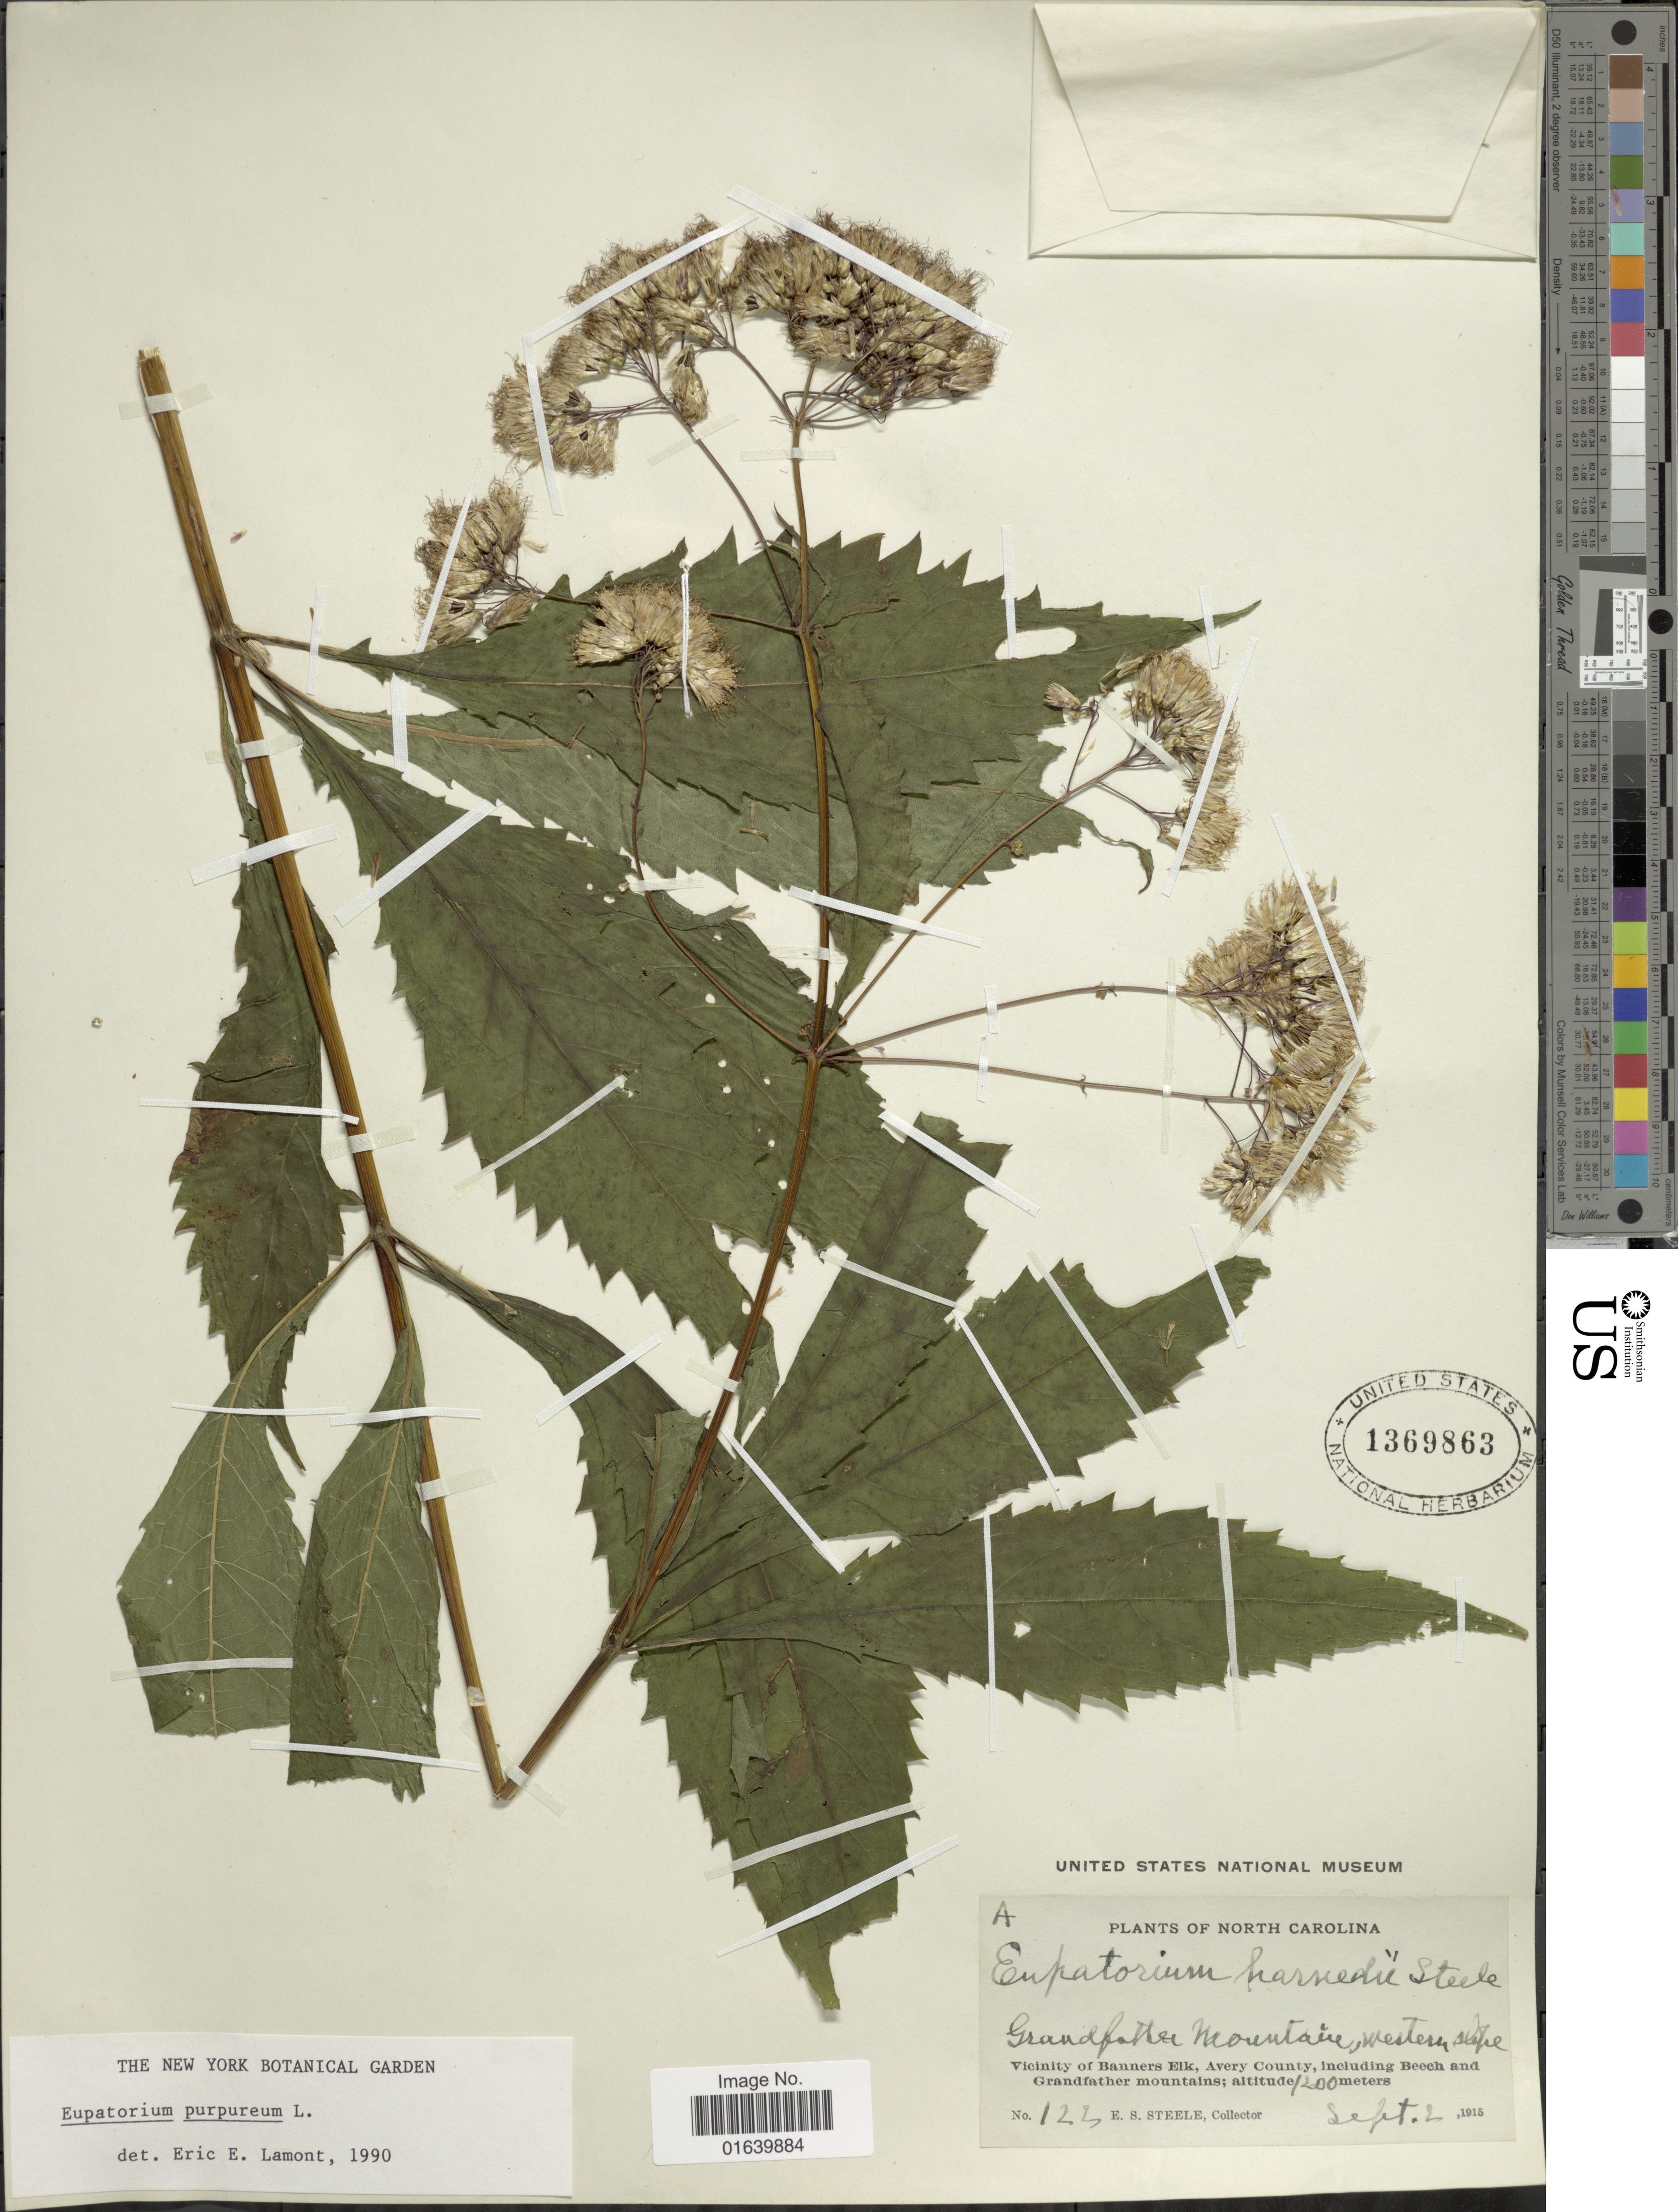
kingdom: Plantae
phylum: Tracheophyta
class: Magnoliopsida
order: Asterales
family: Asteraceae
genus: Eupatorium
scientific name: Eupatorium purpureum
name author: (L.) E.E. Lamont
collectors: E. Steele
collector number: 123*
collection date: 1915-09-02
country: United States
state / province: North Carolina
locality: North Carolina, Grandfather Mountain, Western slope, vicinity of Banners Elk, Avery County, including Beech and Grandfather mountains.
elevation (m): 1200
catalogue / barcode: US 1369863